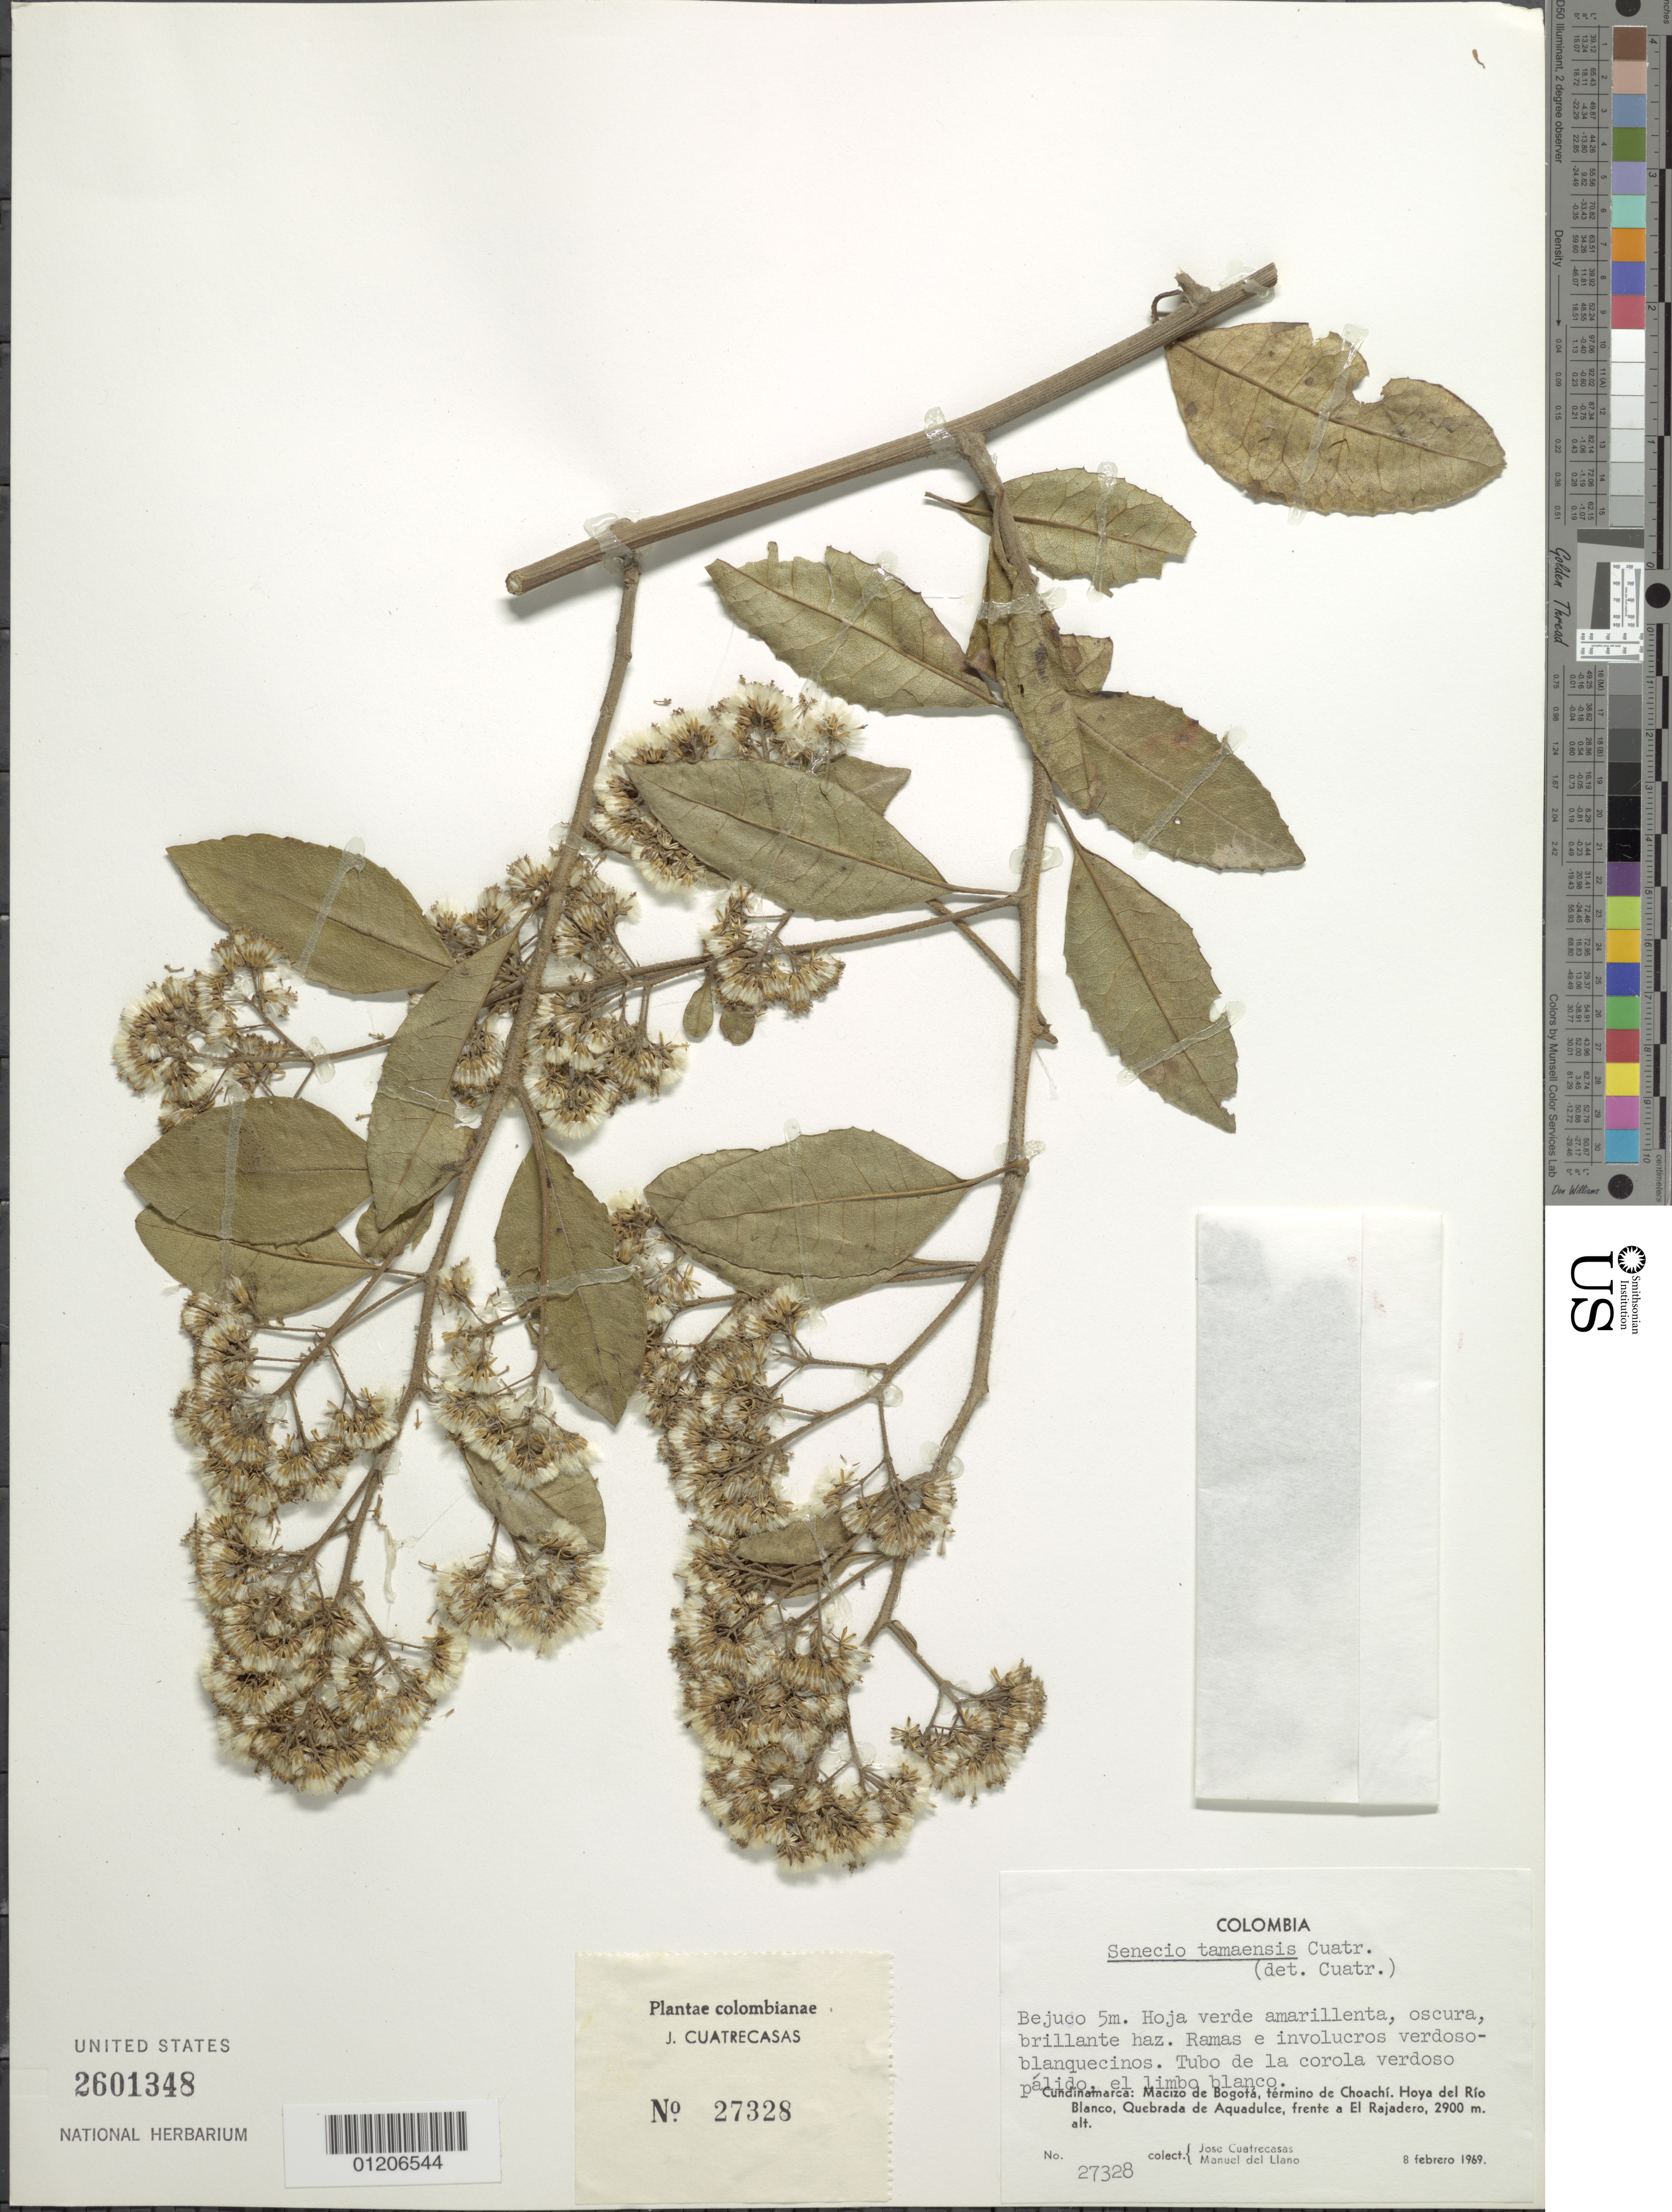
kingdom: Plantae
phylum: Tracheophyta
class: Magnoliopsida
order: Asterales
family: Asteraceae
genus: Pentacalia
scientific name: Pentacalia trianae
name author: (Klatt) Cuatrec.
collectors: J. Cuatrecasas & M. d. Llano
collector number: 27328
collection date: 1969-02-08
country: Colombia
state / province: Cundinamarca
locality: Macizo de Bogotá, termino de Choachí, hoya del Río Blanco, Quebrada de Aguadulce, frente a El Rajadero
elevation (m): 2900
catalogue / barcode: US 2601348